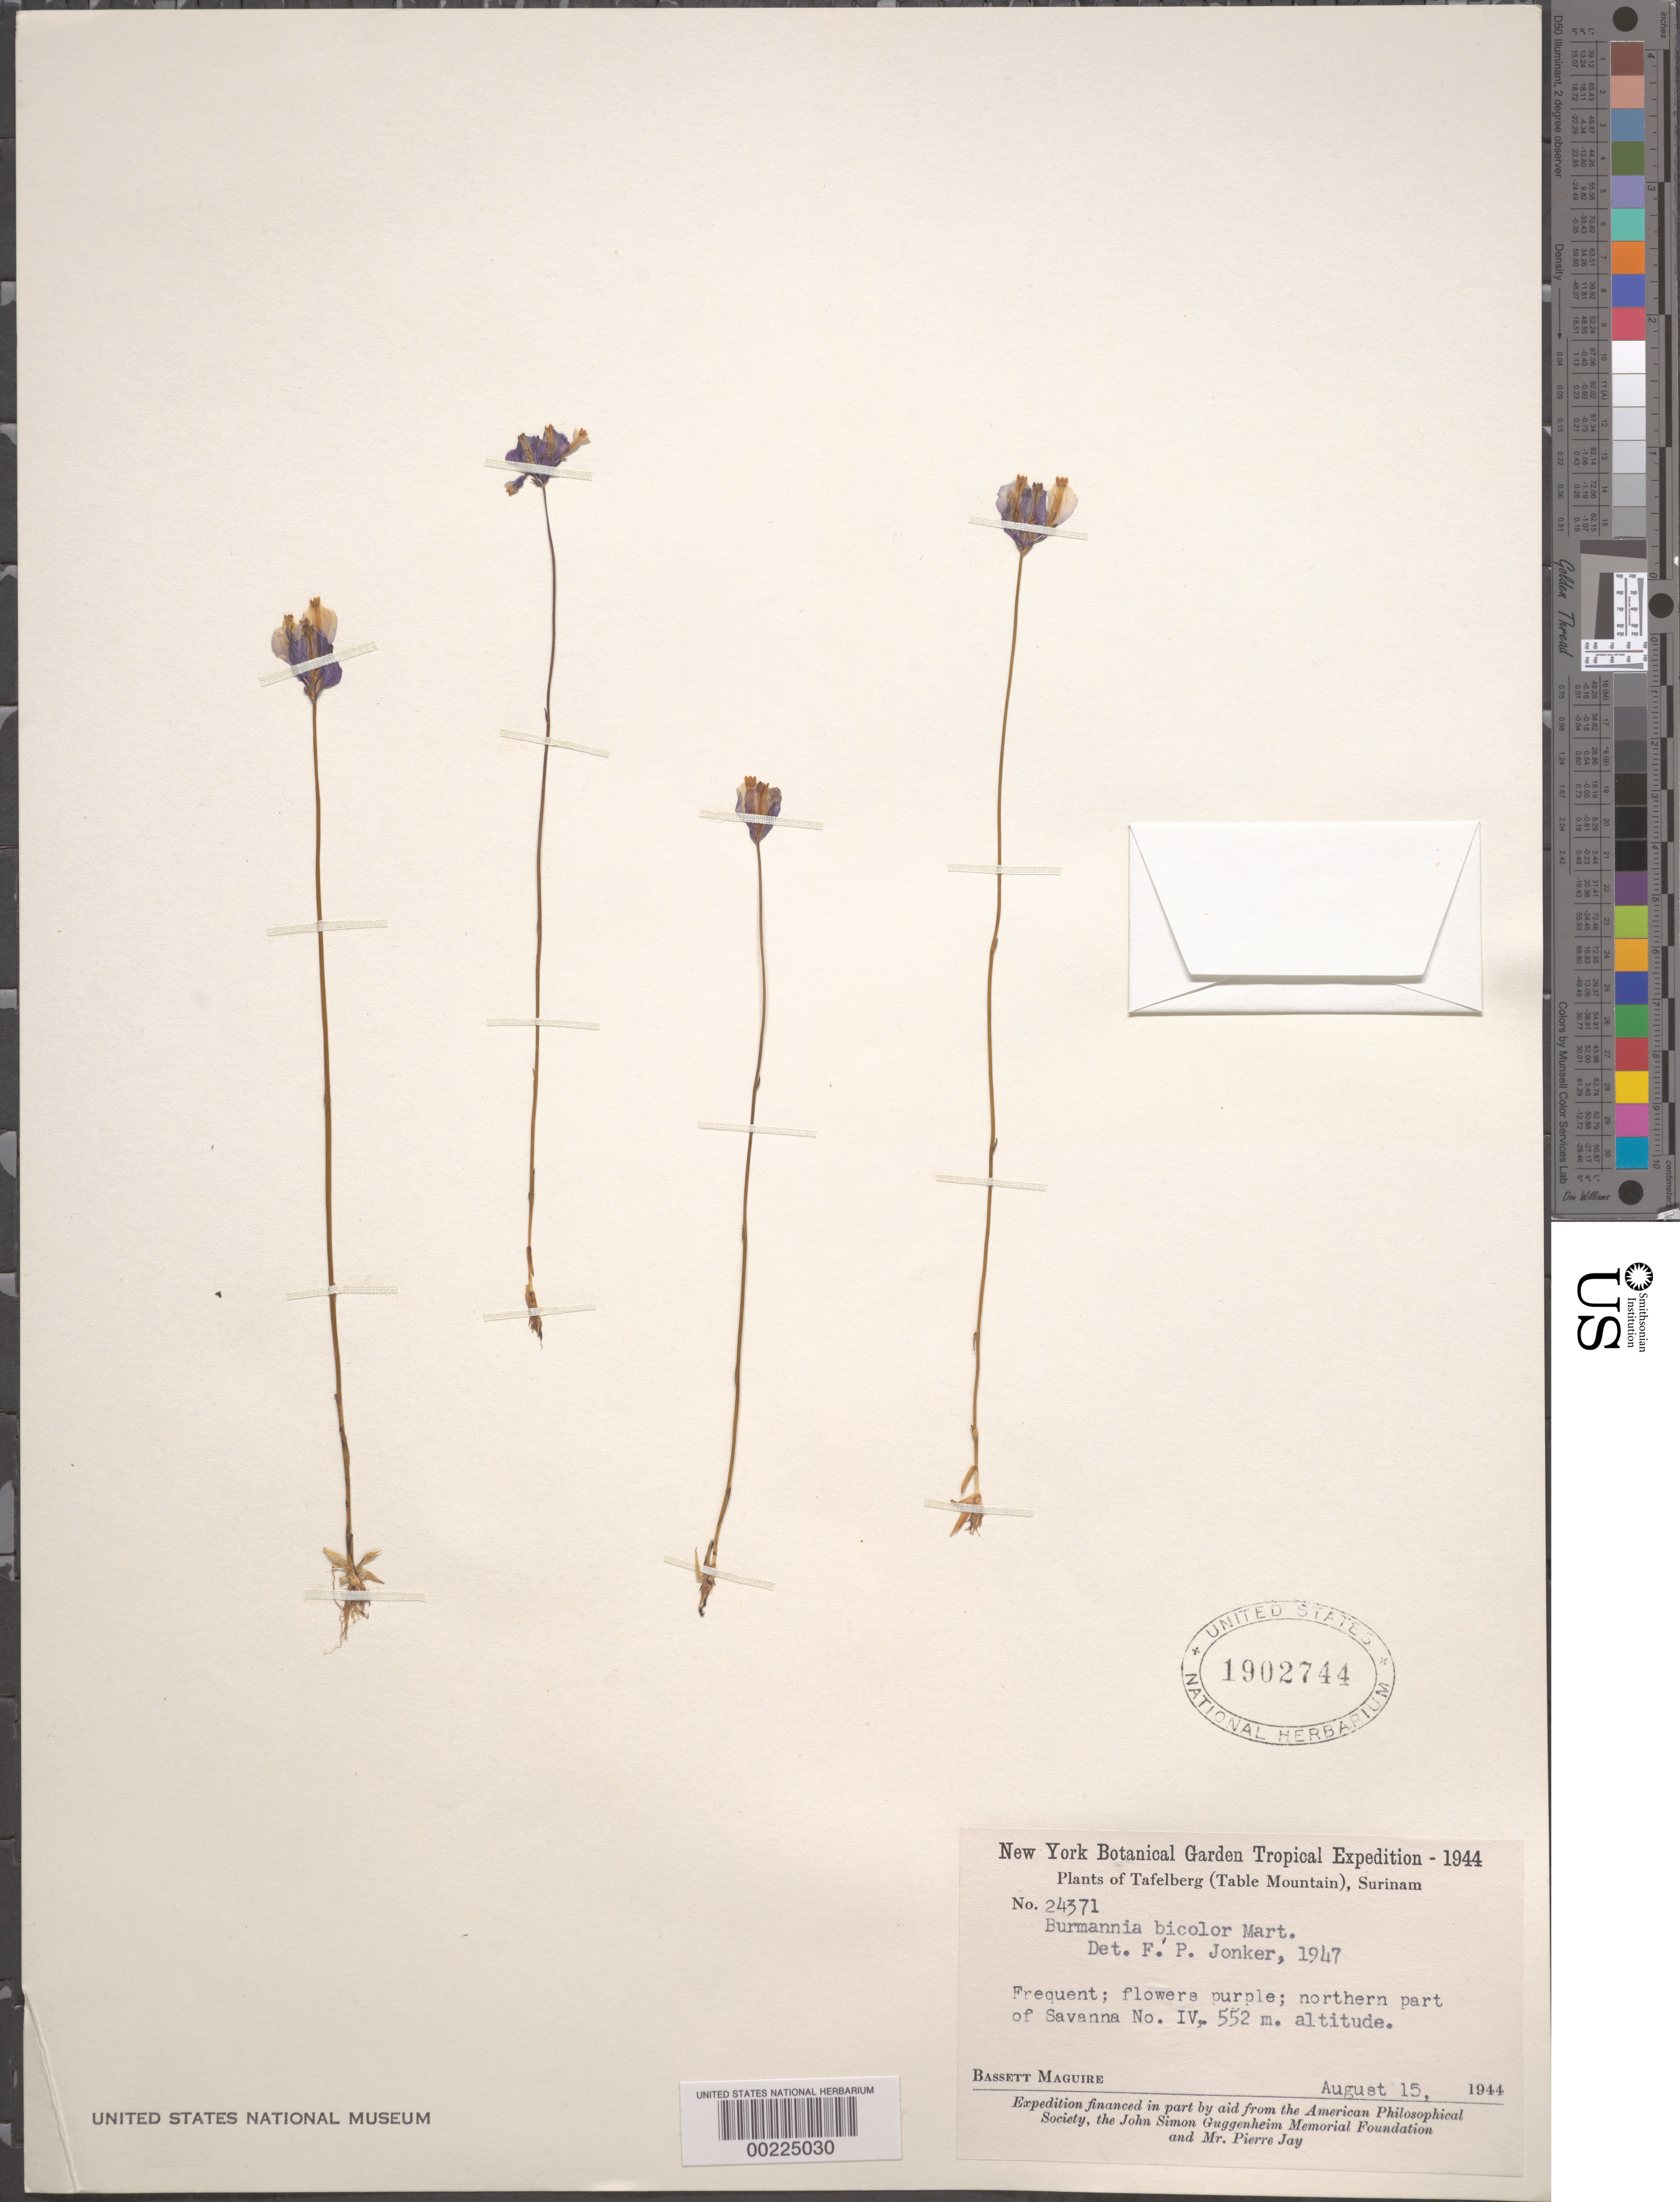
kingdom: Plantae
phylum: Tracheophyta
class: Liliopsida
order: Dioscoreales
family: Burmanniaceae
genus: Burmannia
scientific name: Burmannia bicolor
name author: Mart.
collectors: B. Maguire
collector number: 24371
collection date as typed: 15 Aug 1944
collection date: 1944-08-15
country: Suriname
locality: Tafelberg (table mountain); northern part of savanna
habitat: Savanna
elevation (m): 552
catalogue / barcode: US 1902744